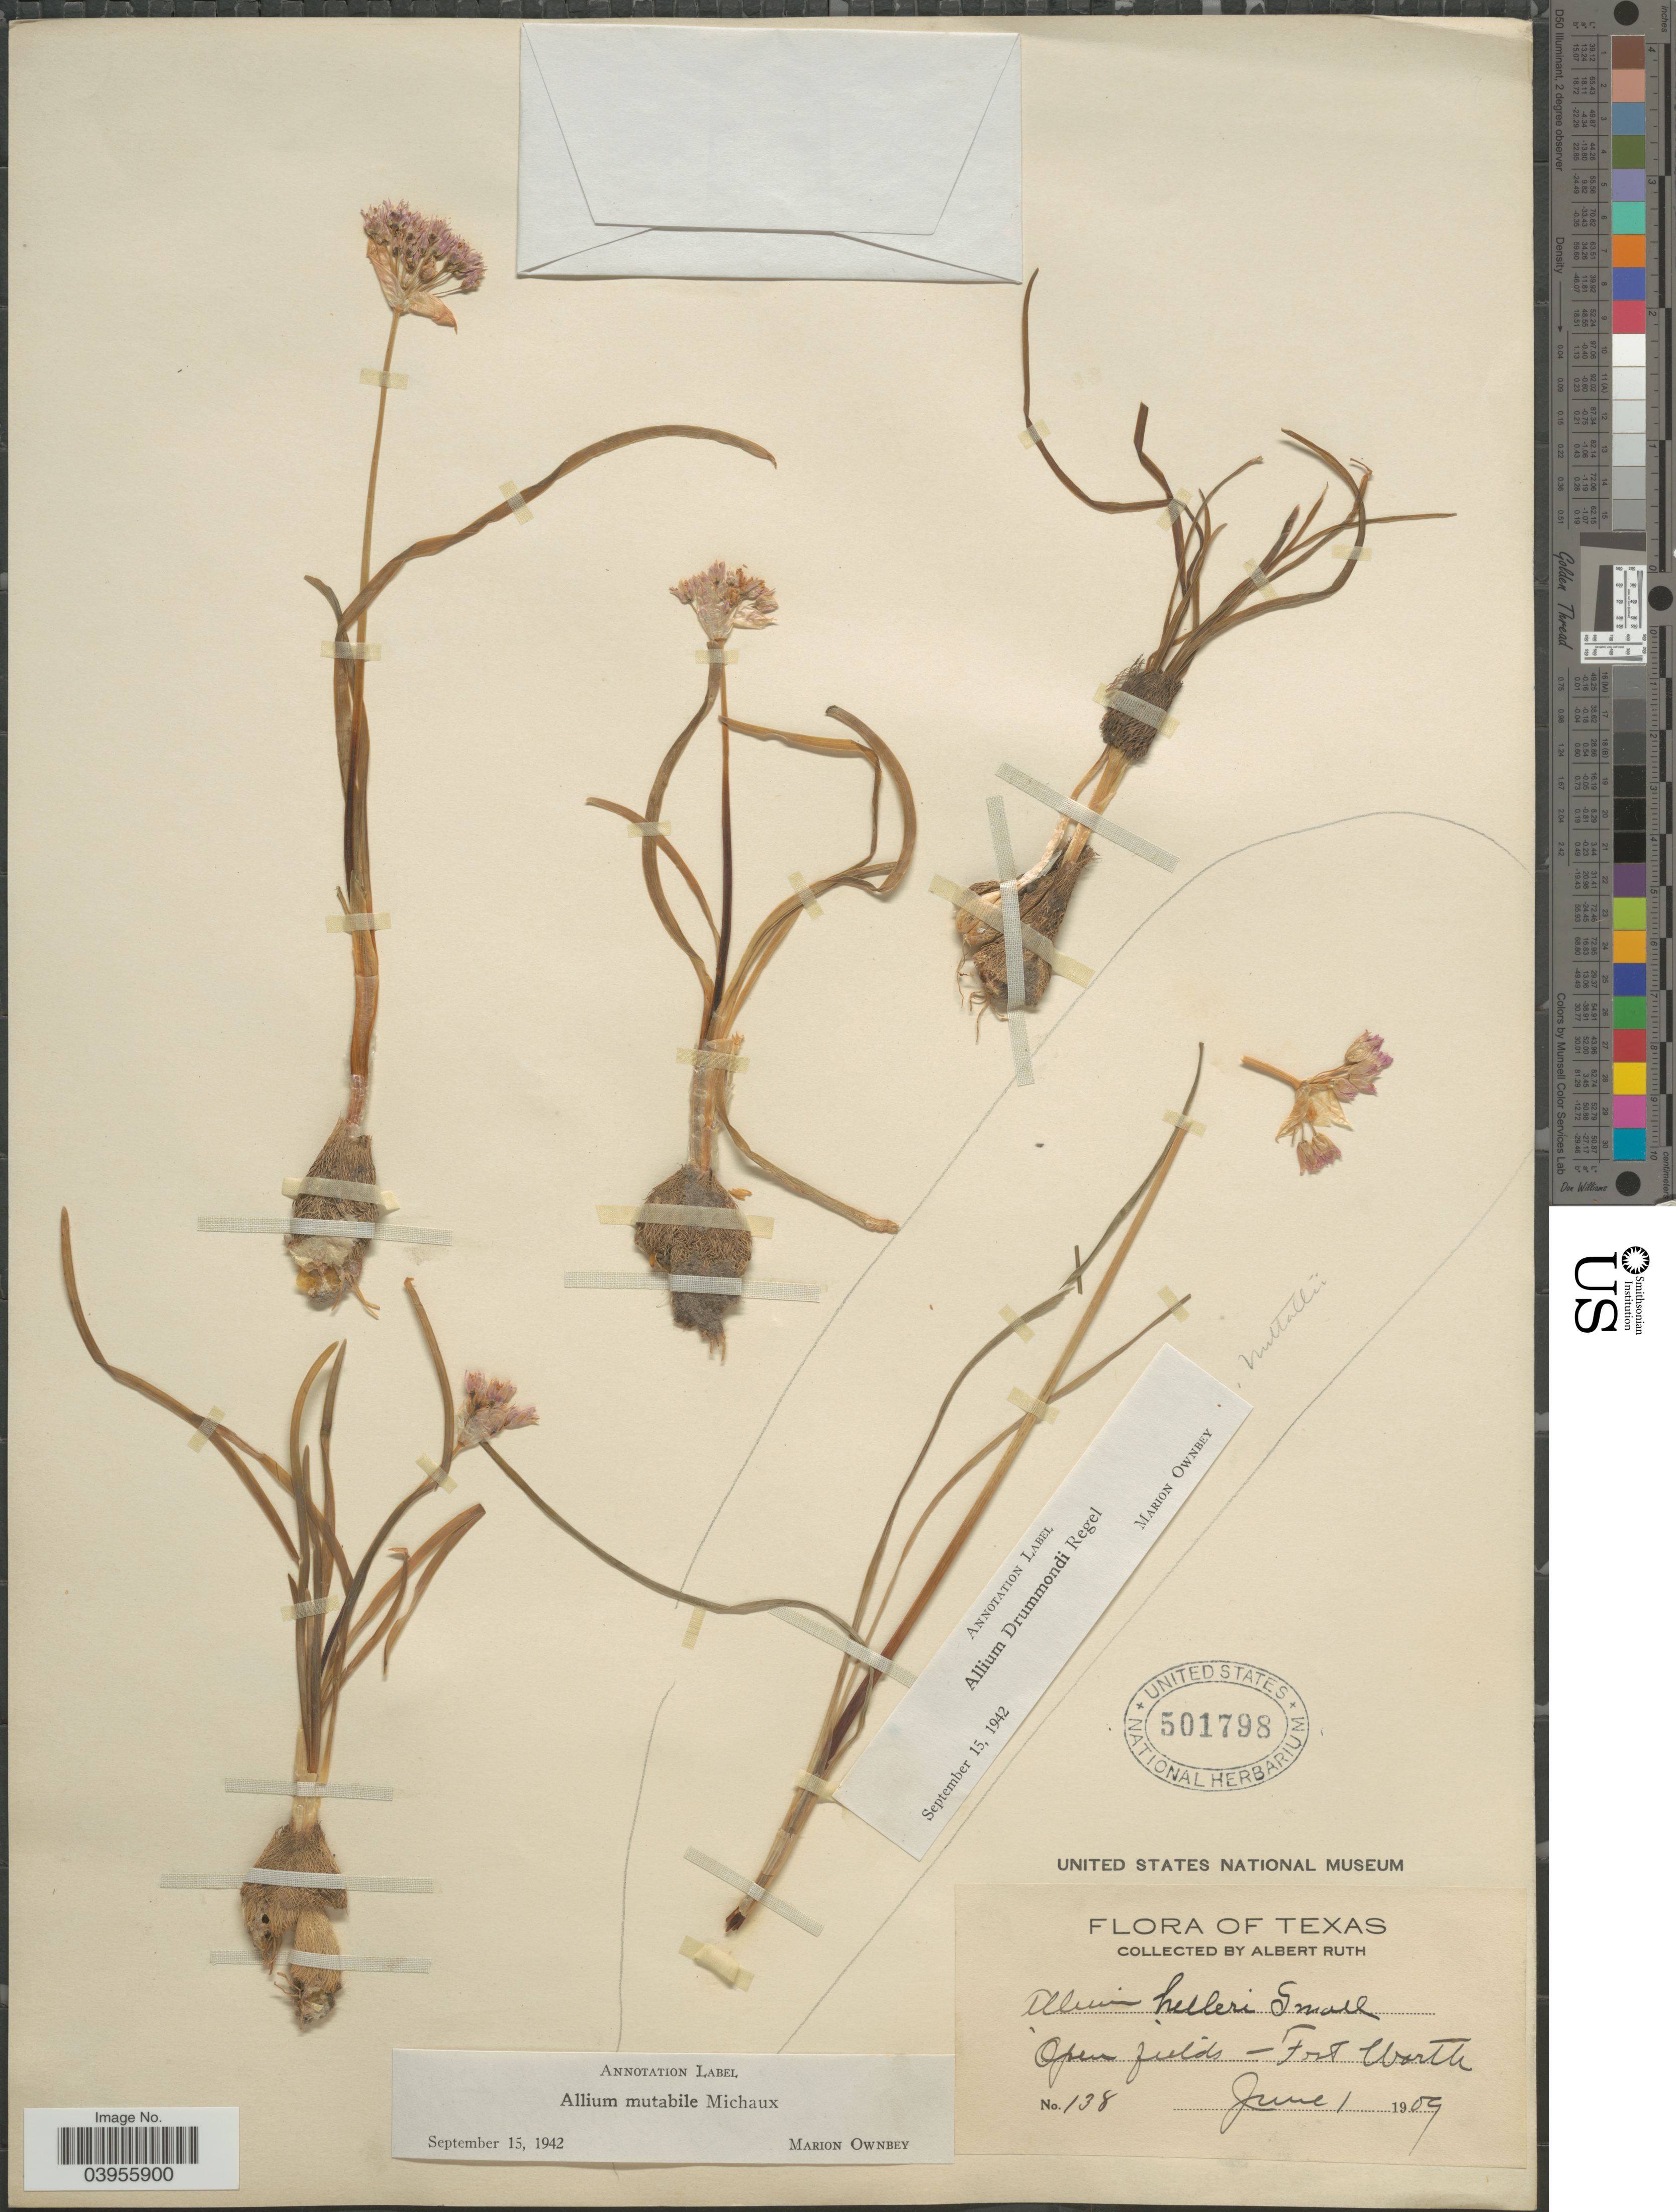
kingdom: Plantae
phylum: Tracheophyta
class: Liliopsida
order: Asparagales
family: Amaryllidaceae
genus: Allium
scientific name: Allium drummondii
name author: Regel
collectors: A. Ruth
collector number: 138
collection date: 1909-06-01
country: United States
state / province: Texas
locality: Open fields - Fort Worth.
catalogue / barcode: US 501798